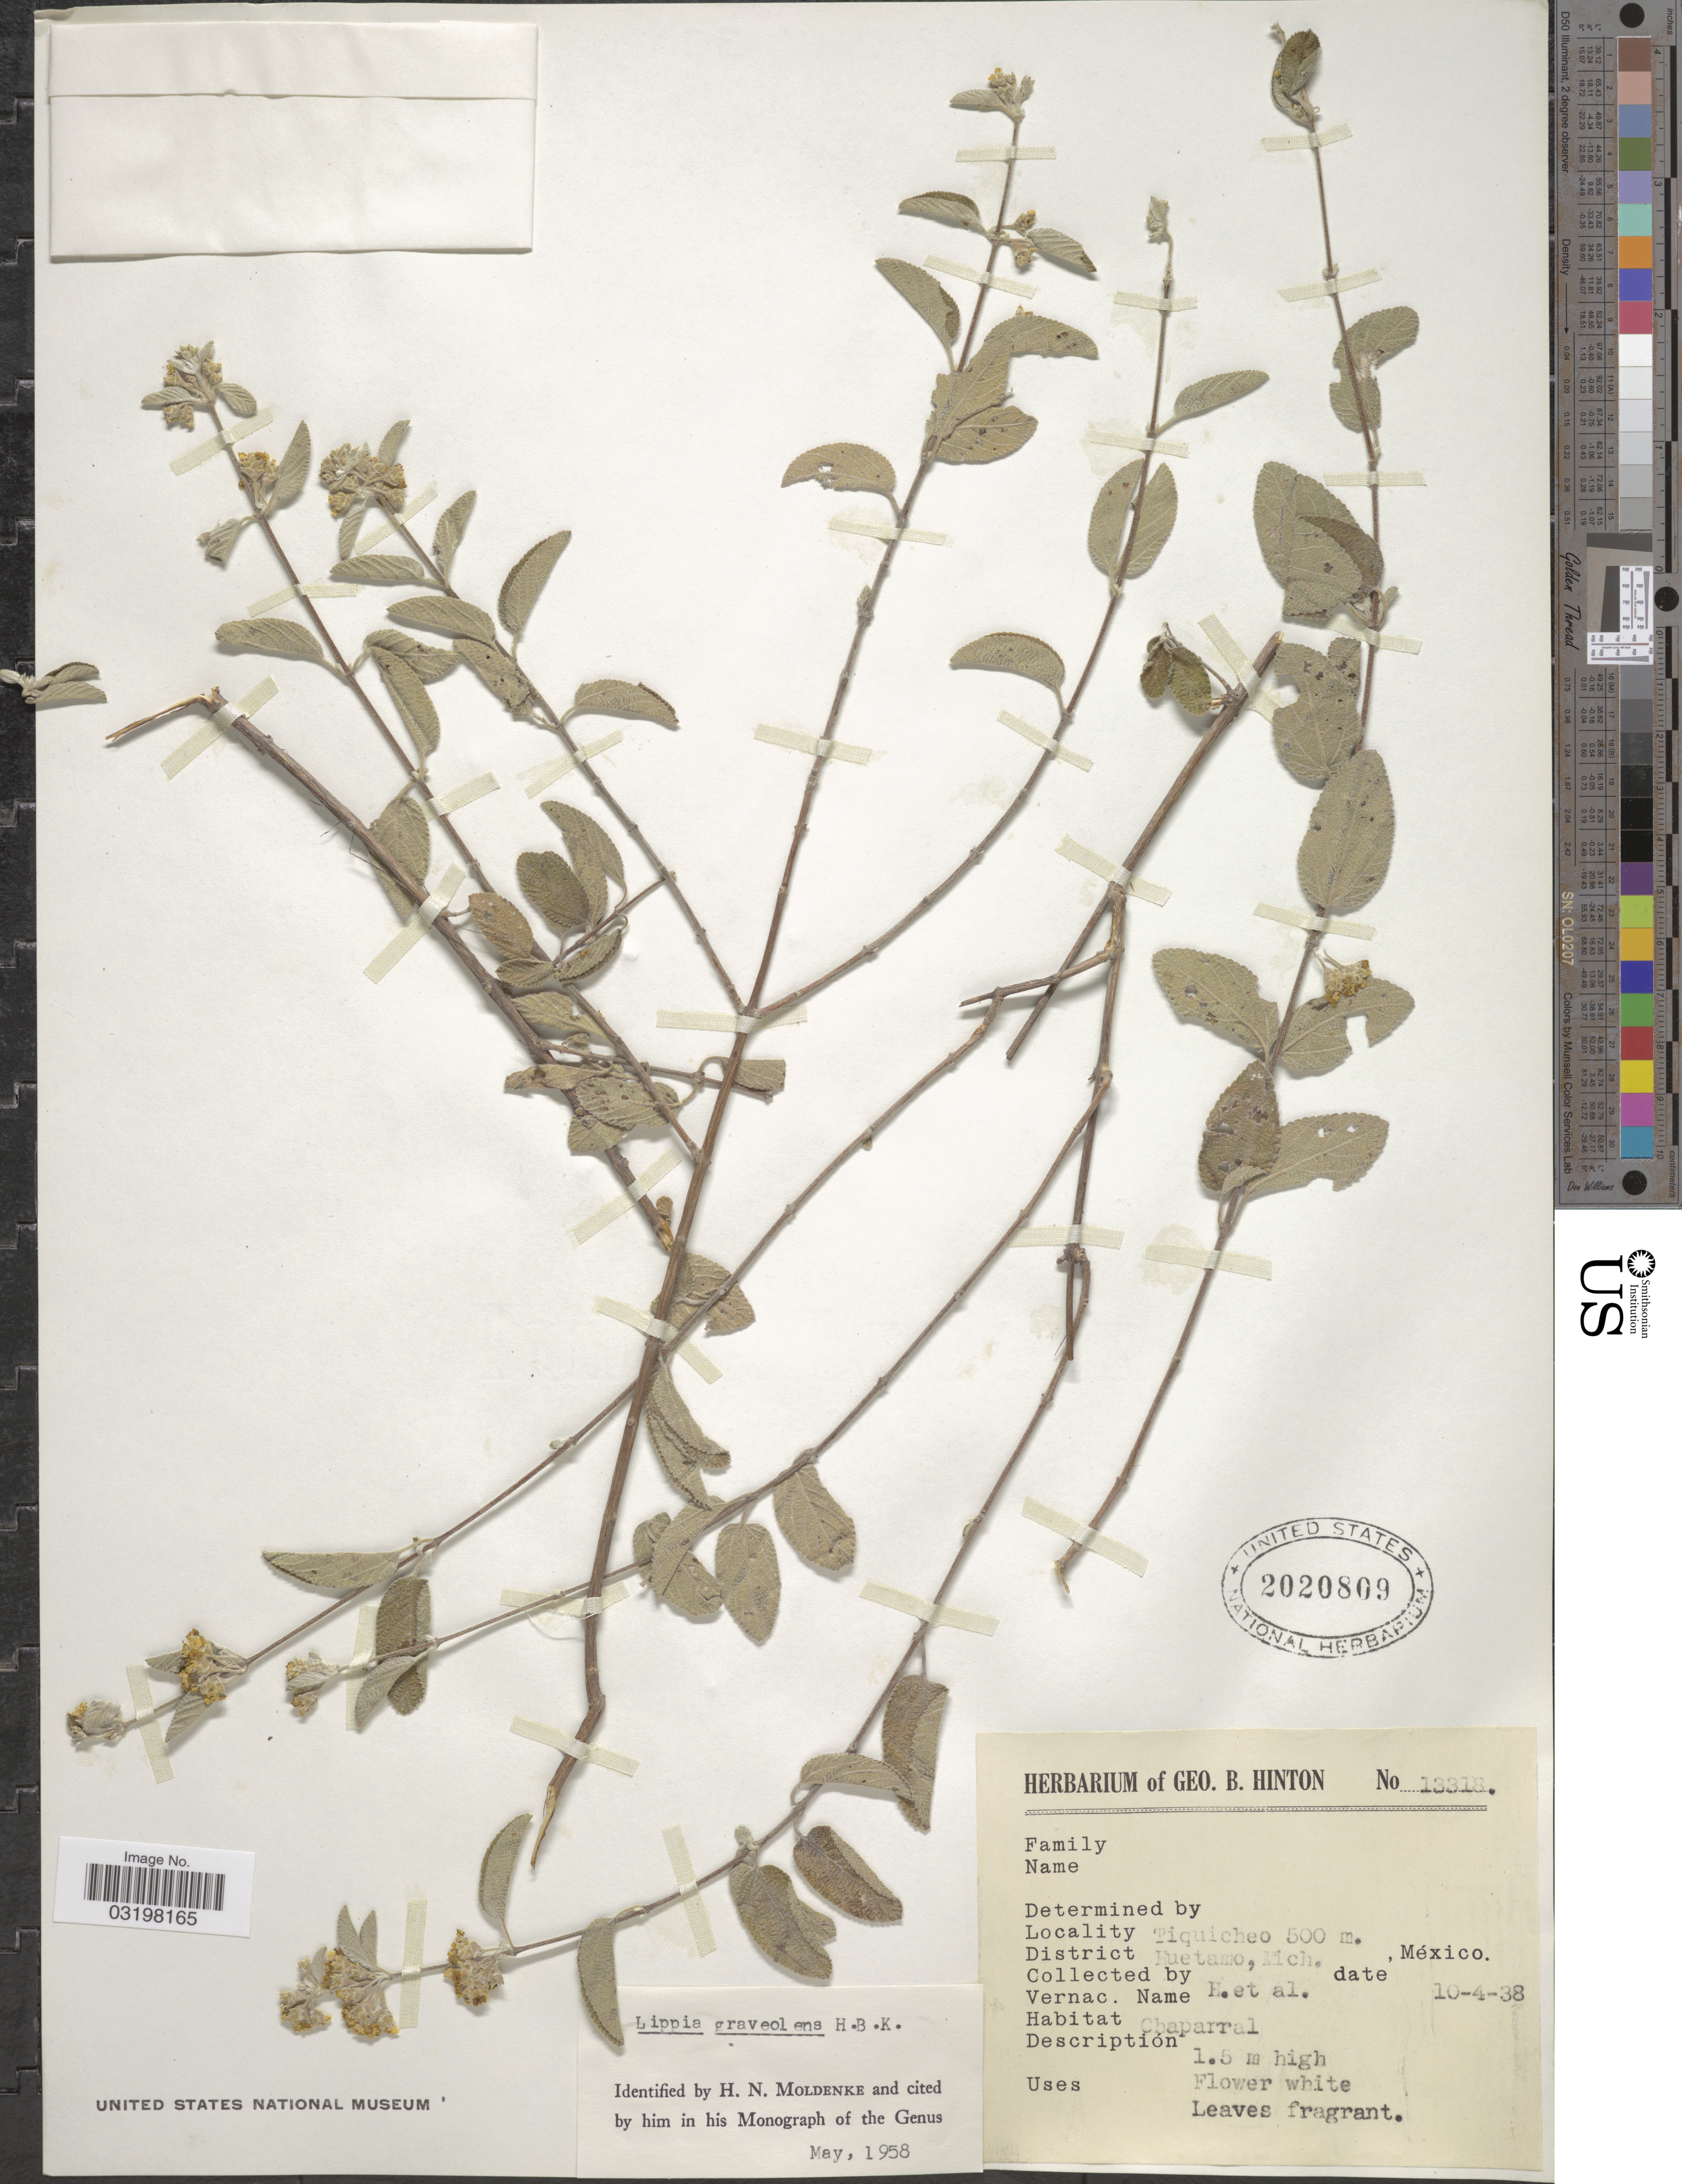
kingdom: Plantae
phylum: Tracheophyta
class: Magnoliopsida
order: Lamiales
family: Verbenaceae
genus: Lippia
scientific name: Lippia graveolens f. graveolens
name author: Kunth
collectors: G. B. Hinton & et al.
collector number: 13318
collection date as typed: Transcribed d/m/y: 10/4/38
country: Mexico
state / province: Michoacán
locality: Tiquicheo. District Huetamo. Chaparral.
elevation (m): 500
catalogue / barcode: US 2020809